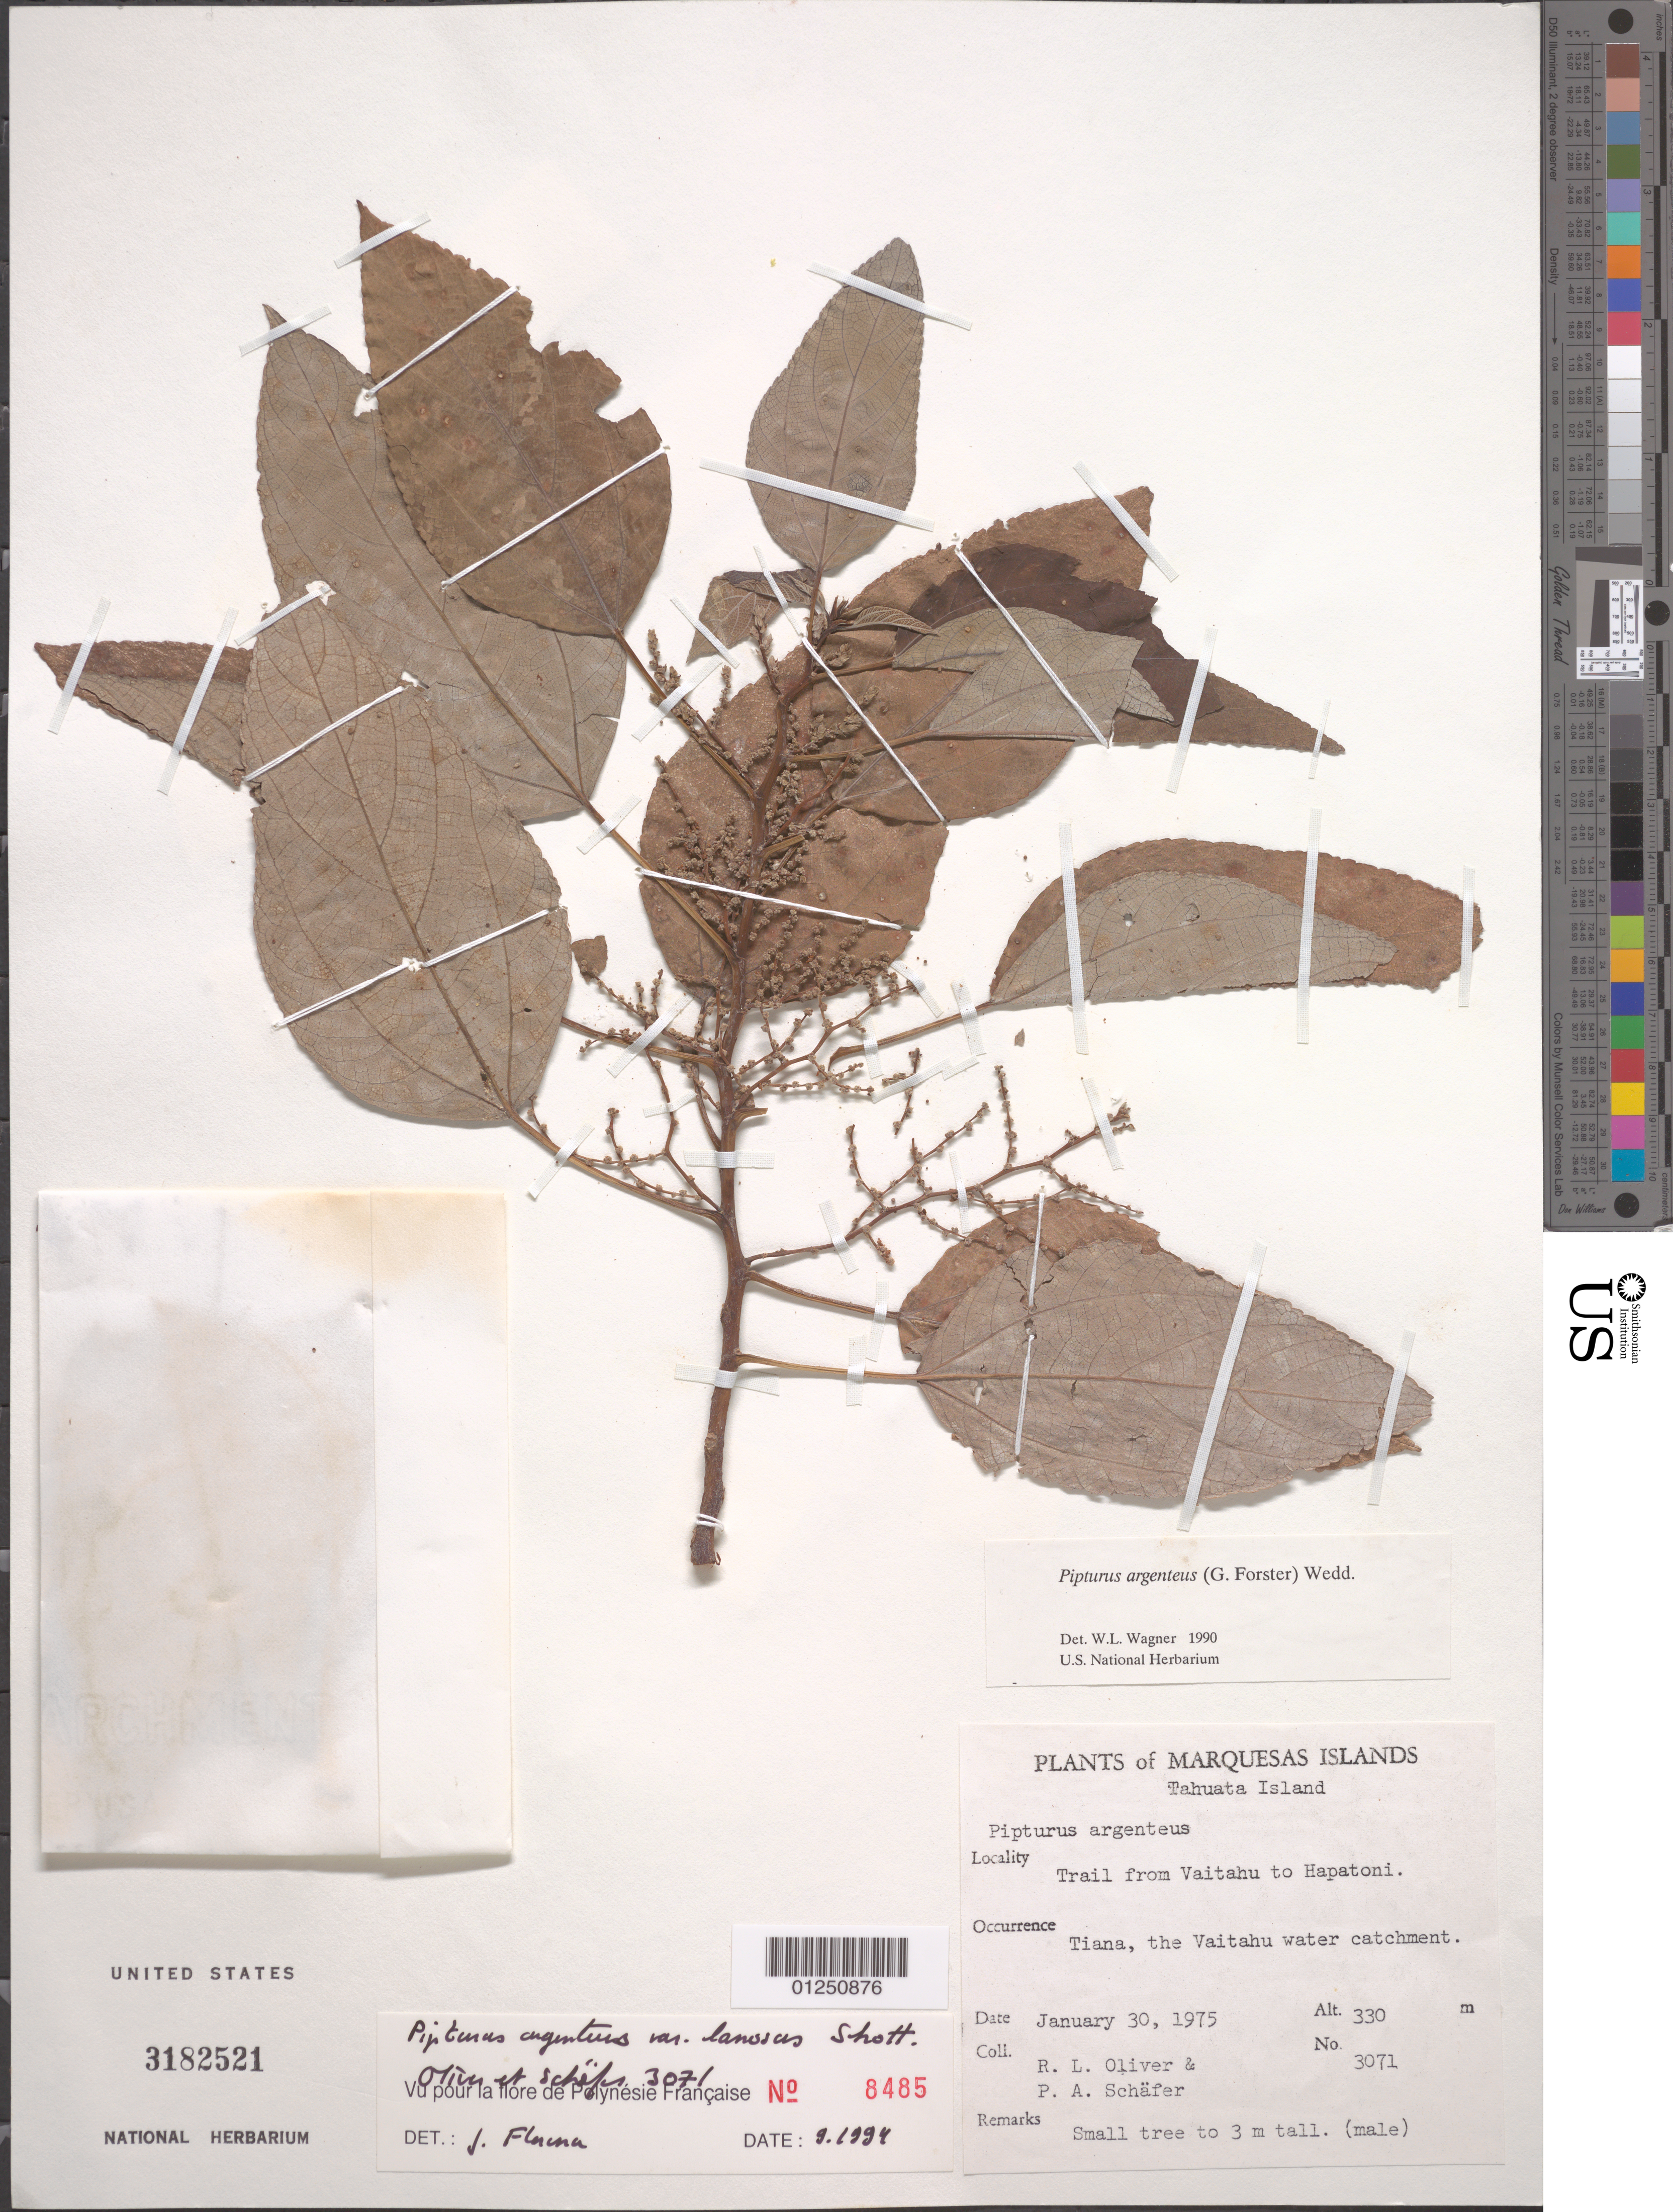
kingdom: Plantae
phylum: Tracheophyta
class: Magnoliopsida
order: Rosales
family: Urticaceae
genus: Pipturus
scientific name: Pipturus argenteus var. lanosus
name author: Schott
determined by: Florence, J.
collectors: R. L. Oliver & P. A. Schäfer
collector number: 3071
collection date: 1975-01-30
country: French Polynesia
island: Tahuata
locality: Trail from Vaitahu to Hapatoni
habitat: Tiana, the Vaitahu water catchment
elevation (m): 330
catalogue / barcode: US 3182521